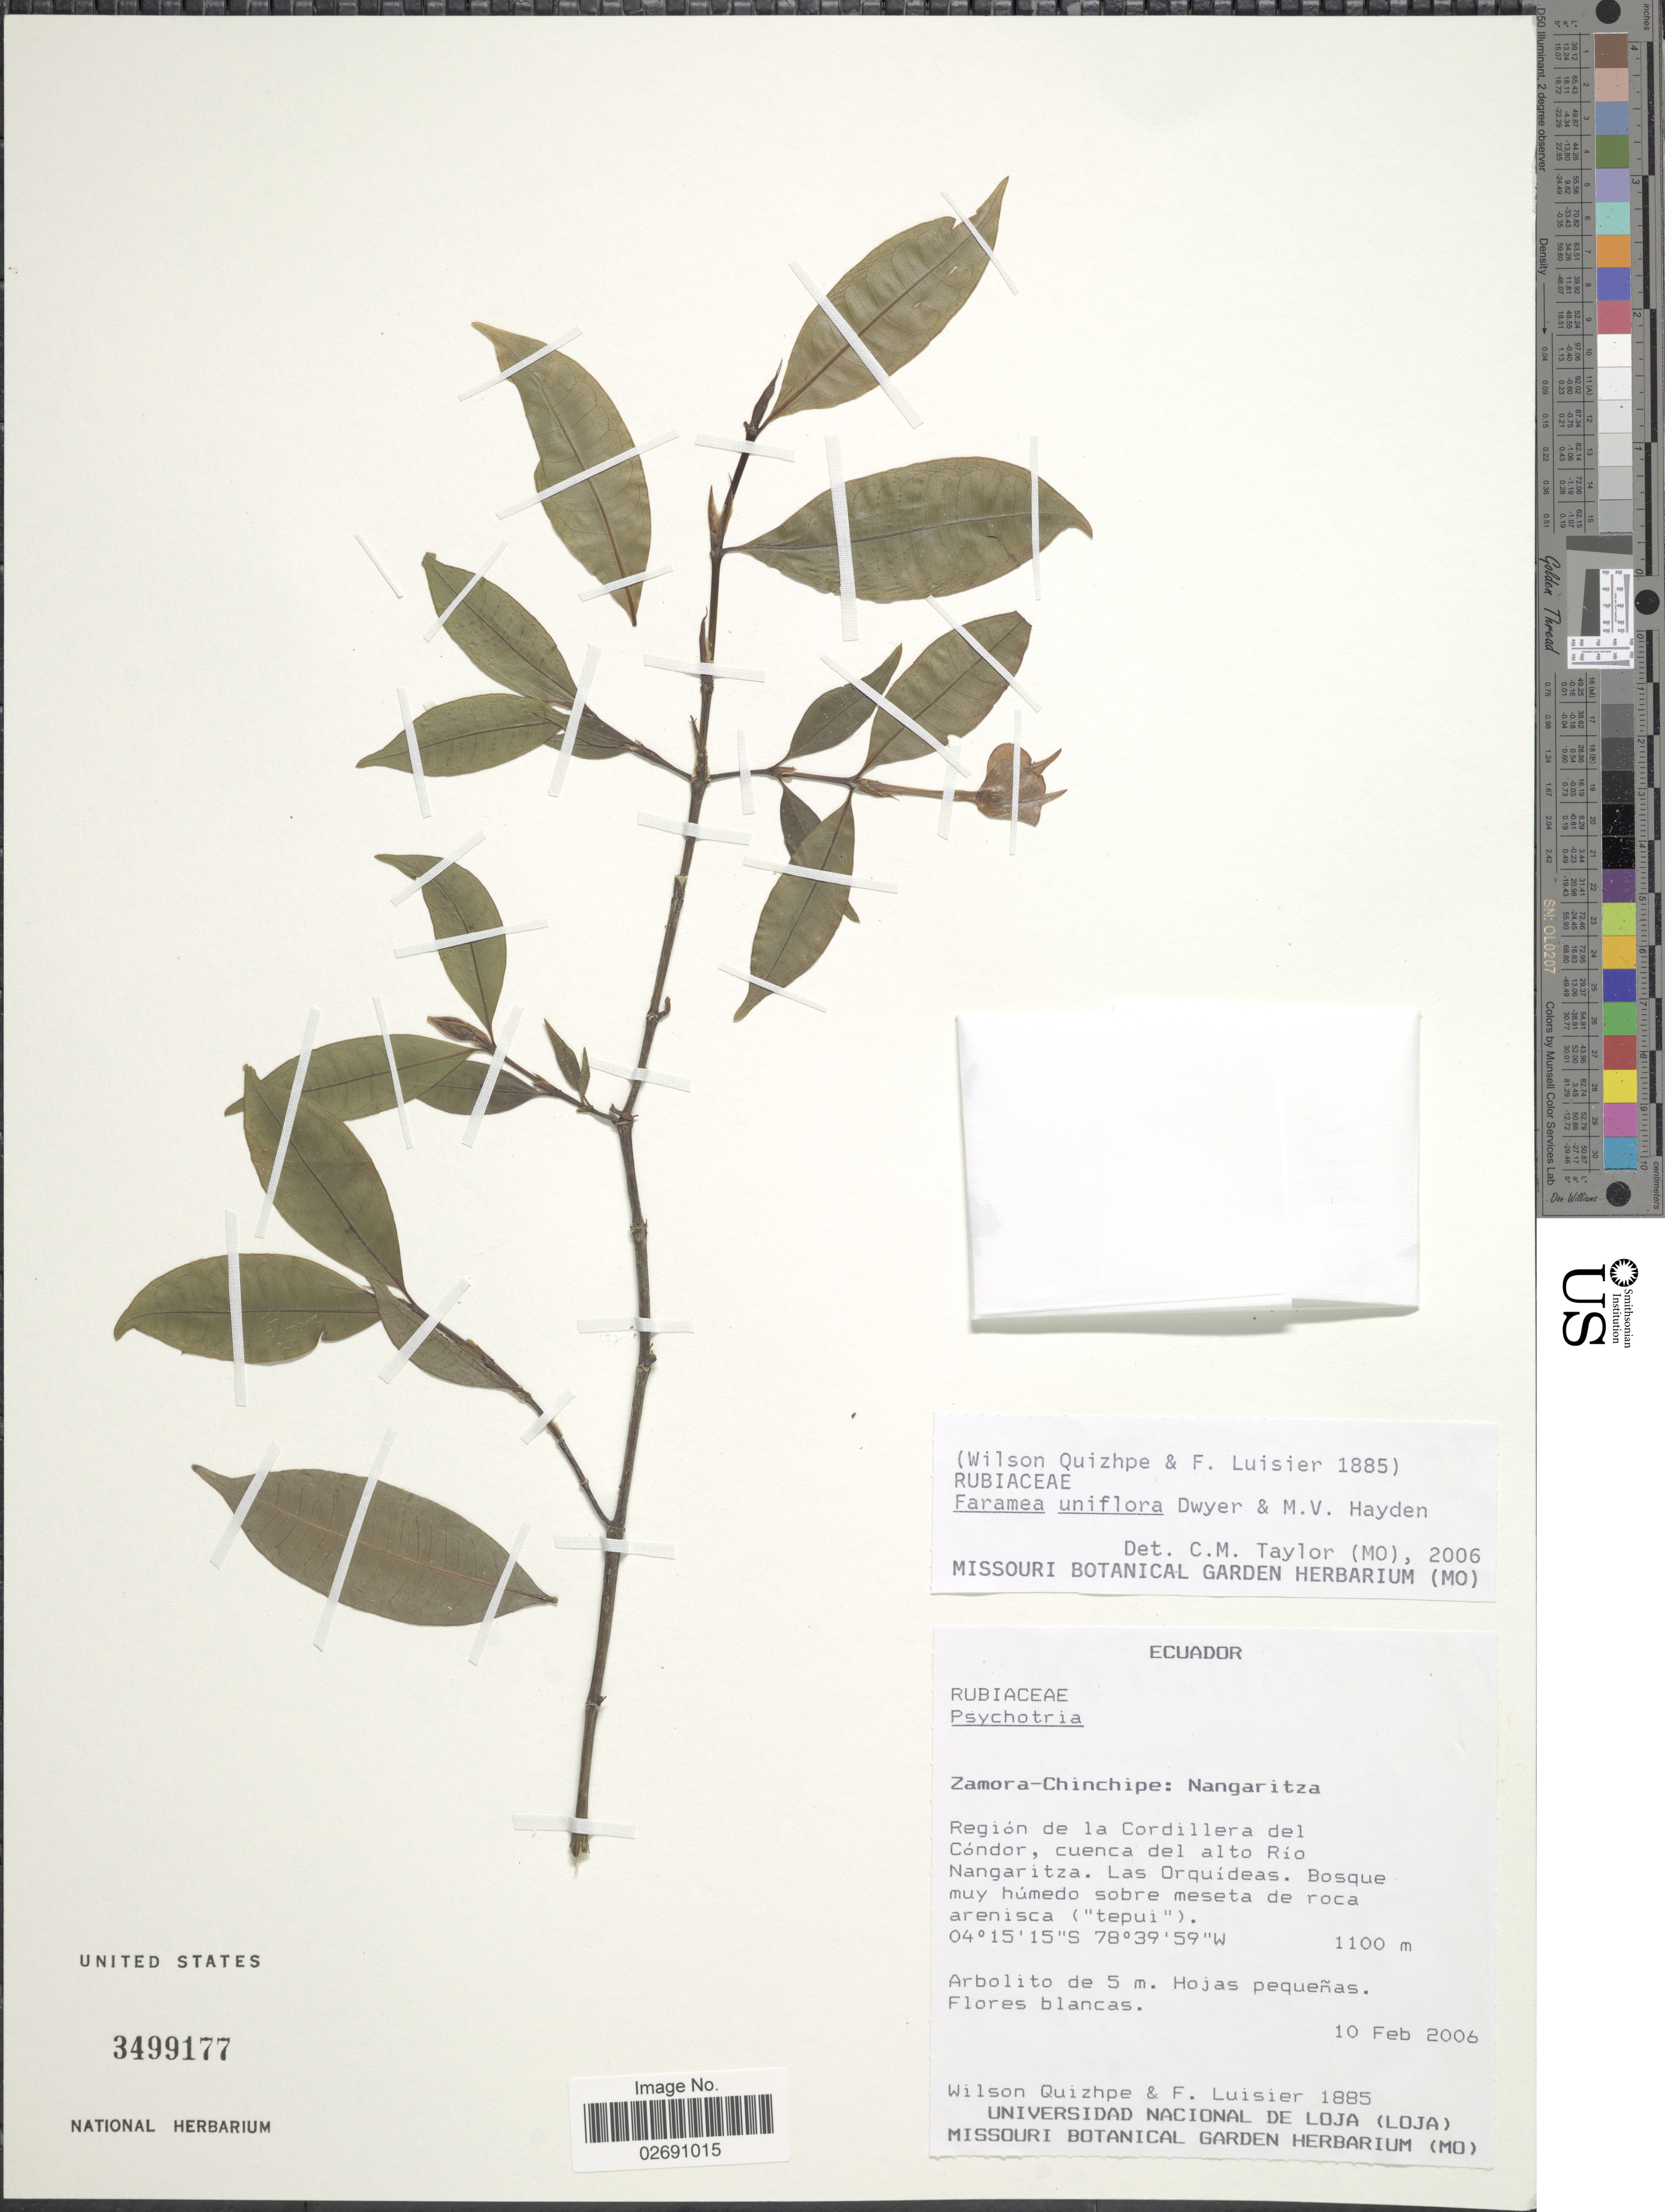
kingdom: Plantae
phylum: Tracheophyta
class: Magnoliopsida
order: Gentianales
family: Rubiaceae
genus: Faramea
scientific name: Faramea uniflora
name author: Dwyer & M.V. Hayden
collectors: W. Quizhpe & F. Luisier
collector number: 1885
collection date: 2006-02-10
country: Ecuador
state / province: Zamora-Chinchipe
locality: Nangaritza, Region de la Cordillera del Condor, cuenca del alto Rio Nangaritza, Las Orquideas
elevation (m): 1100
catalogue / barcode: US 3499177